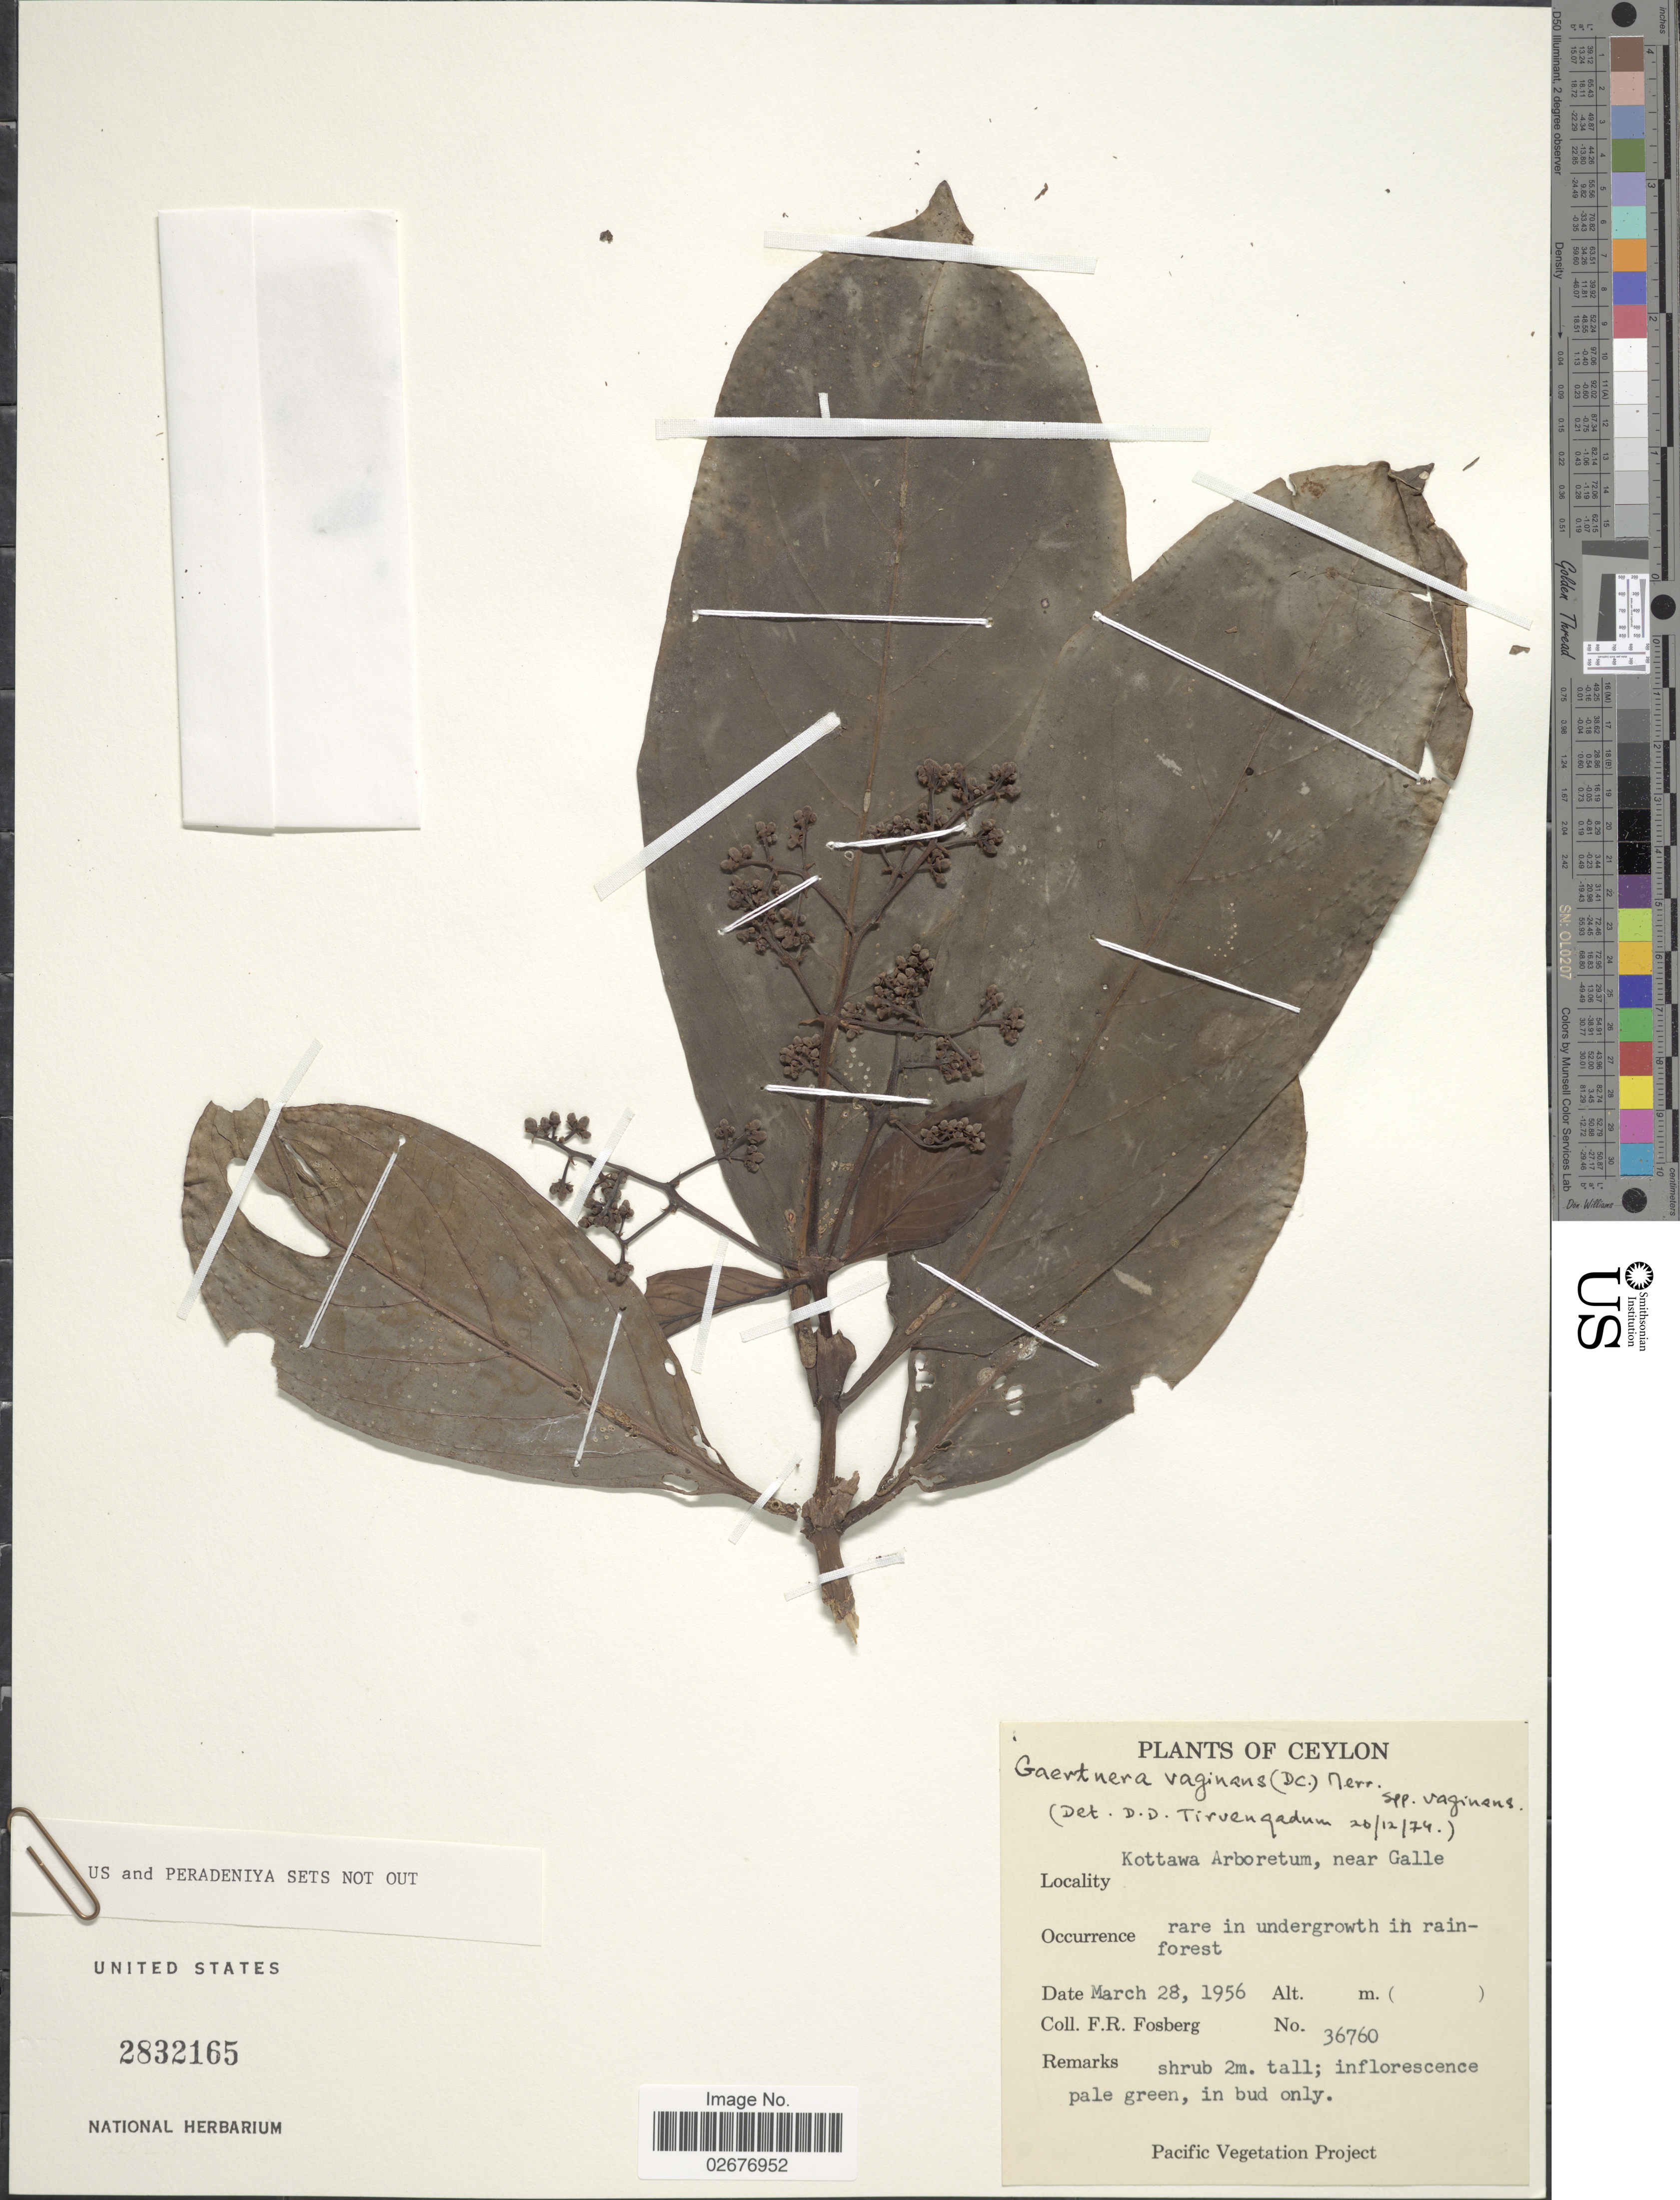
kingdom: Plantae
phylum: Tracheophyta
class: Magnoliopsida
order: Gentianales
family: Rubiaceae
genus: Gaertnera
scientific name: Gaertnera vaginans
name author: (DC.) Merr.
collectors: F. R. Fosberg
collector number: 36760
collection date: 1956-03-28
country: Sri Lanka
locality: Ceylon, Kottawa Arboretum, near Galle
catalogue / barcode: US 2832165